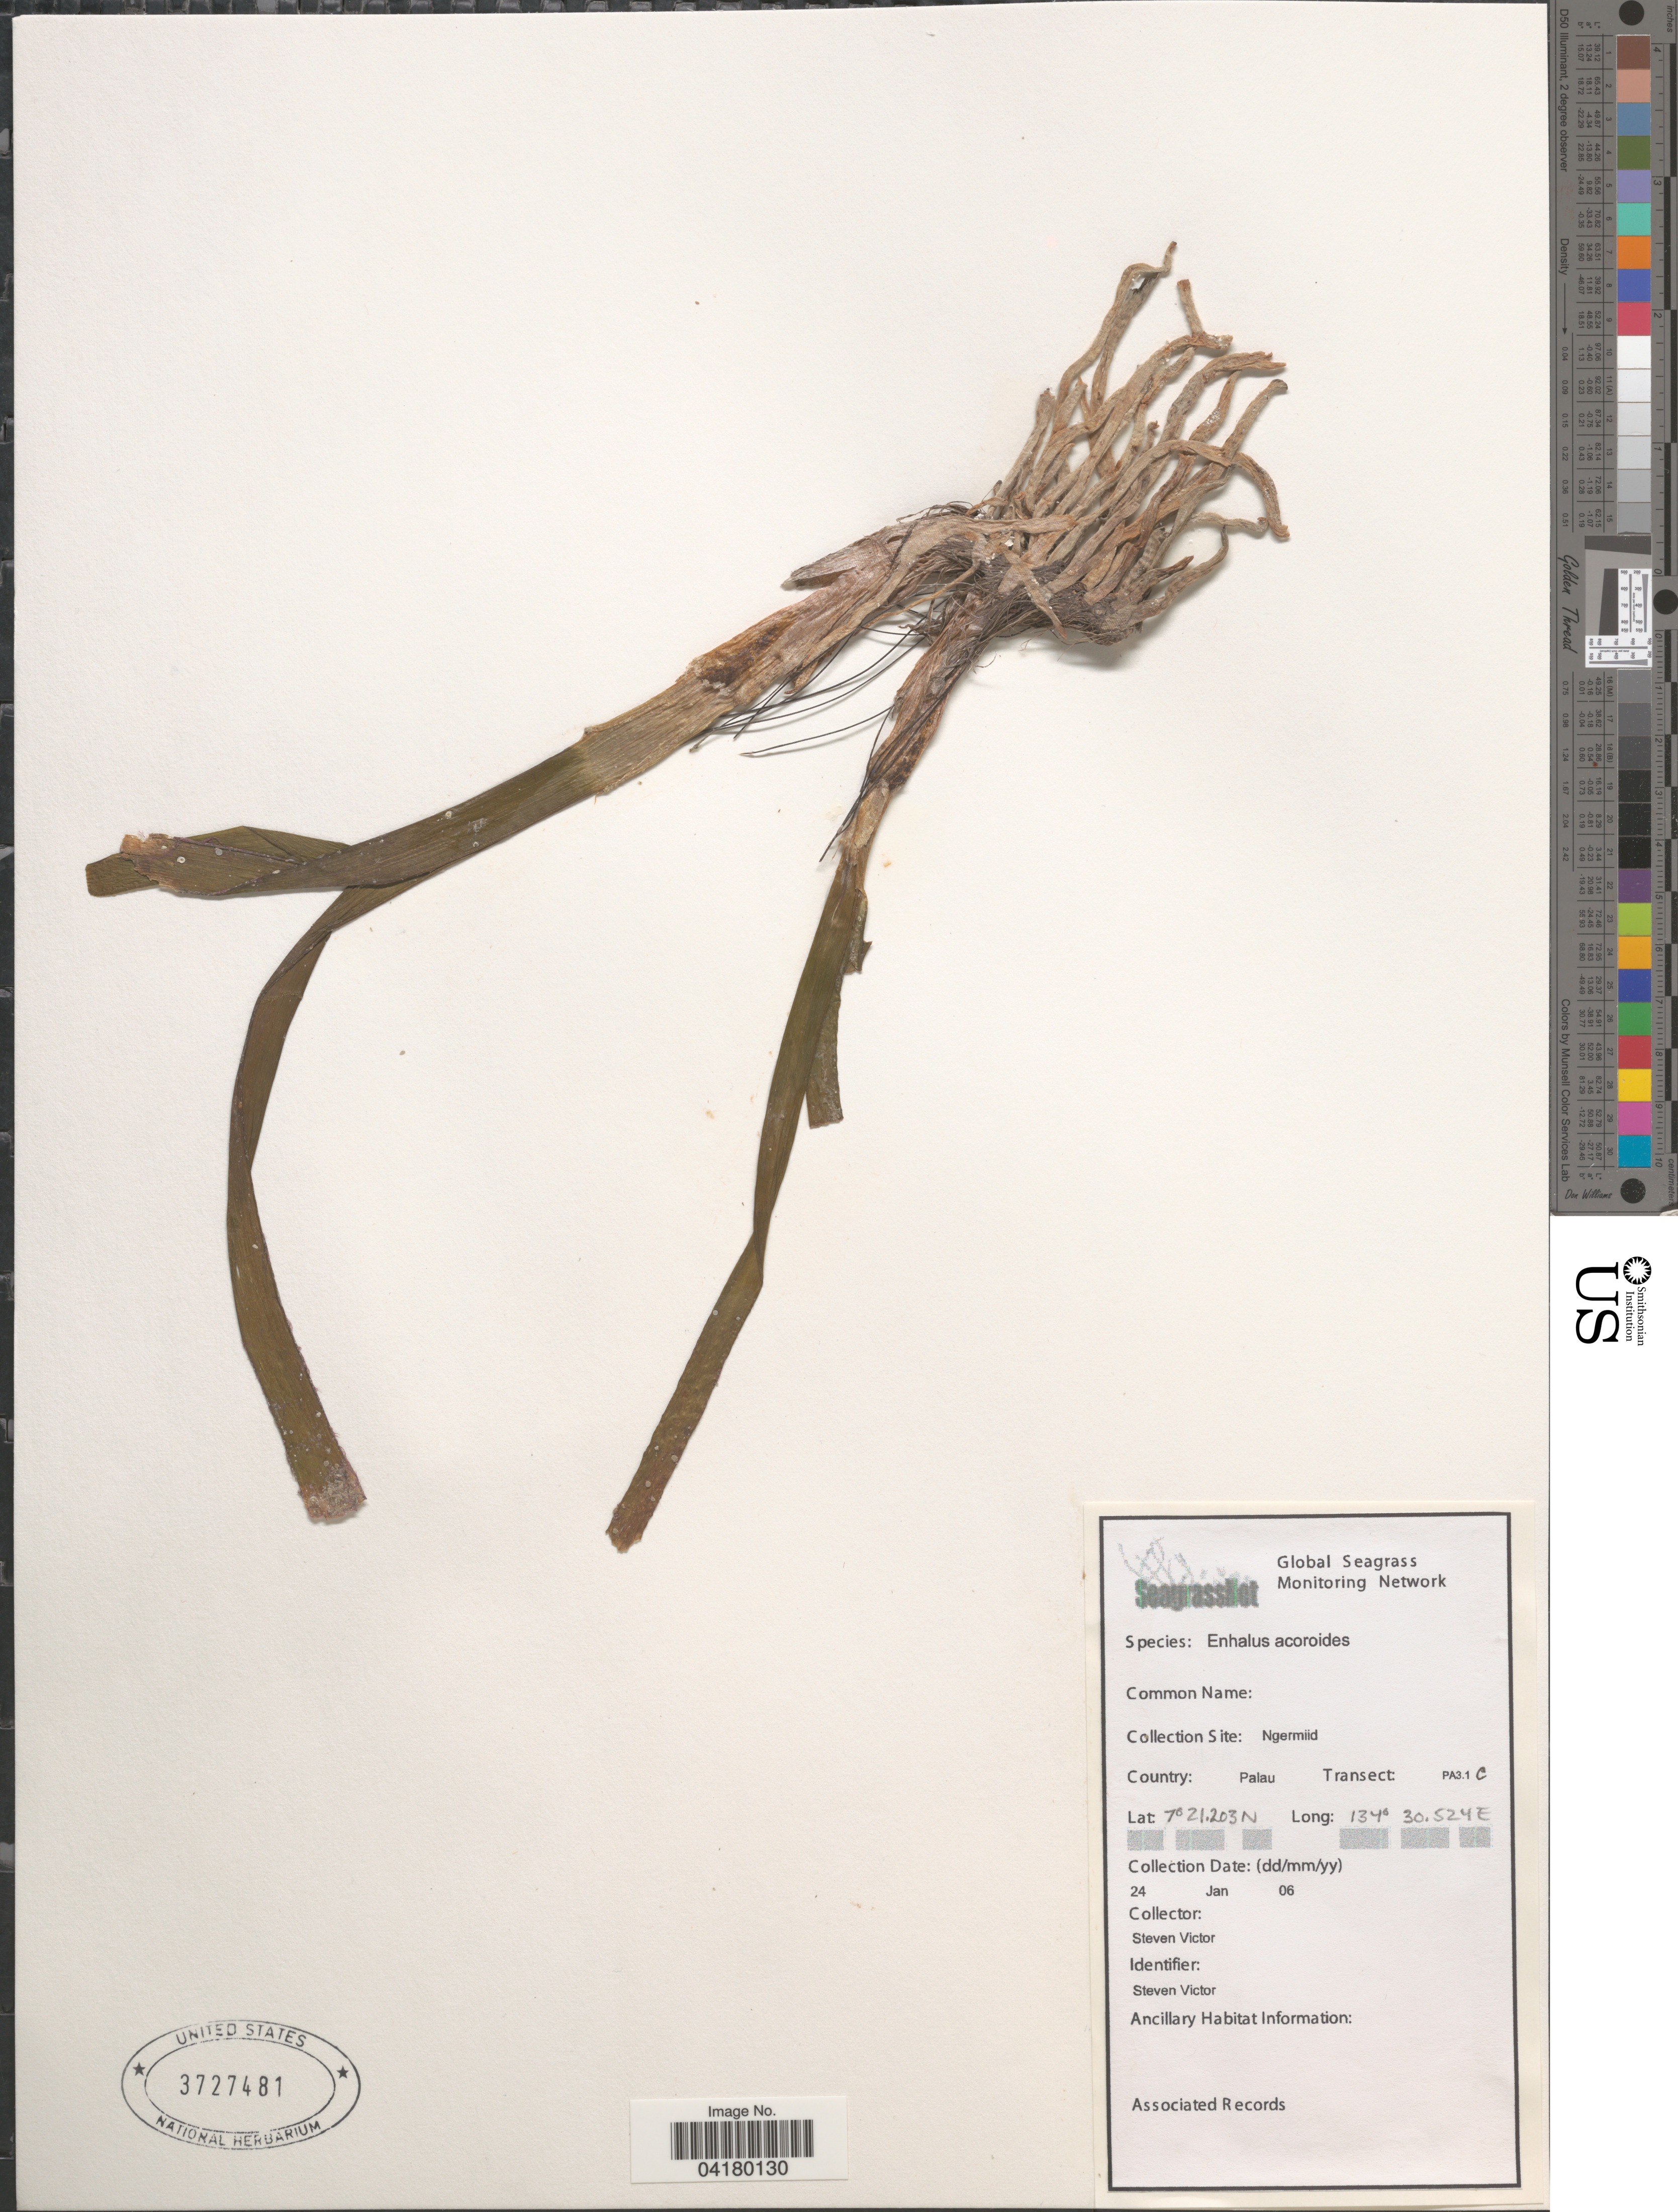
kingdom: Plantae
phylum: Tracheophyta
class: Liliopsida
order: Alismatales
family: Hydrocharitaceae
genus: Enhalus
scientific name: Enhalus acoroides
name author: (L. f.) Royle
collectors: S. Victor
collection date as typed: Transcribed d/m/y: 24/1/6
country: Palau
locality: Collection Site: Ngermiid. Country: Palau. Transect: PA3.1C.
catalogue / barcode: US 3727481